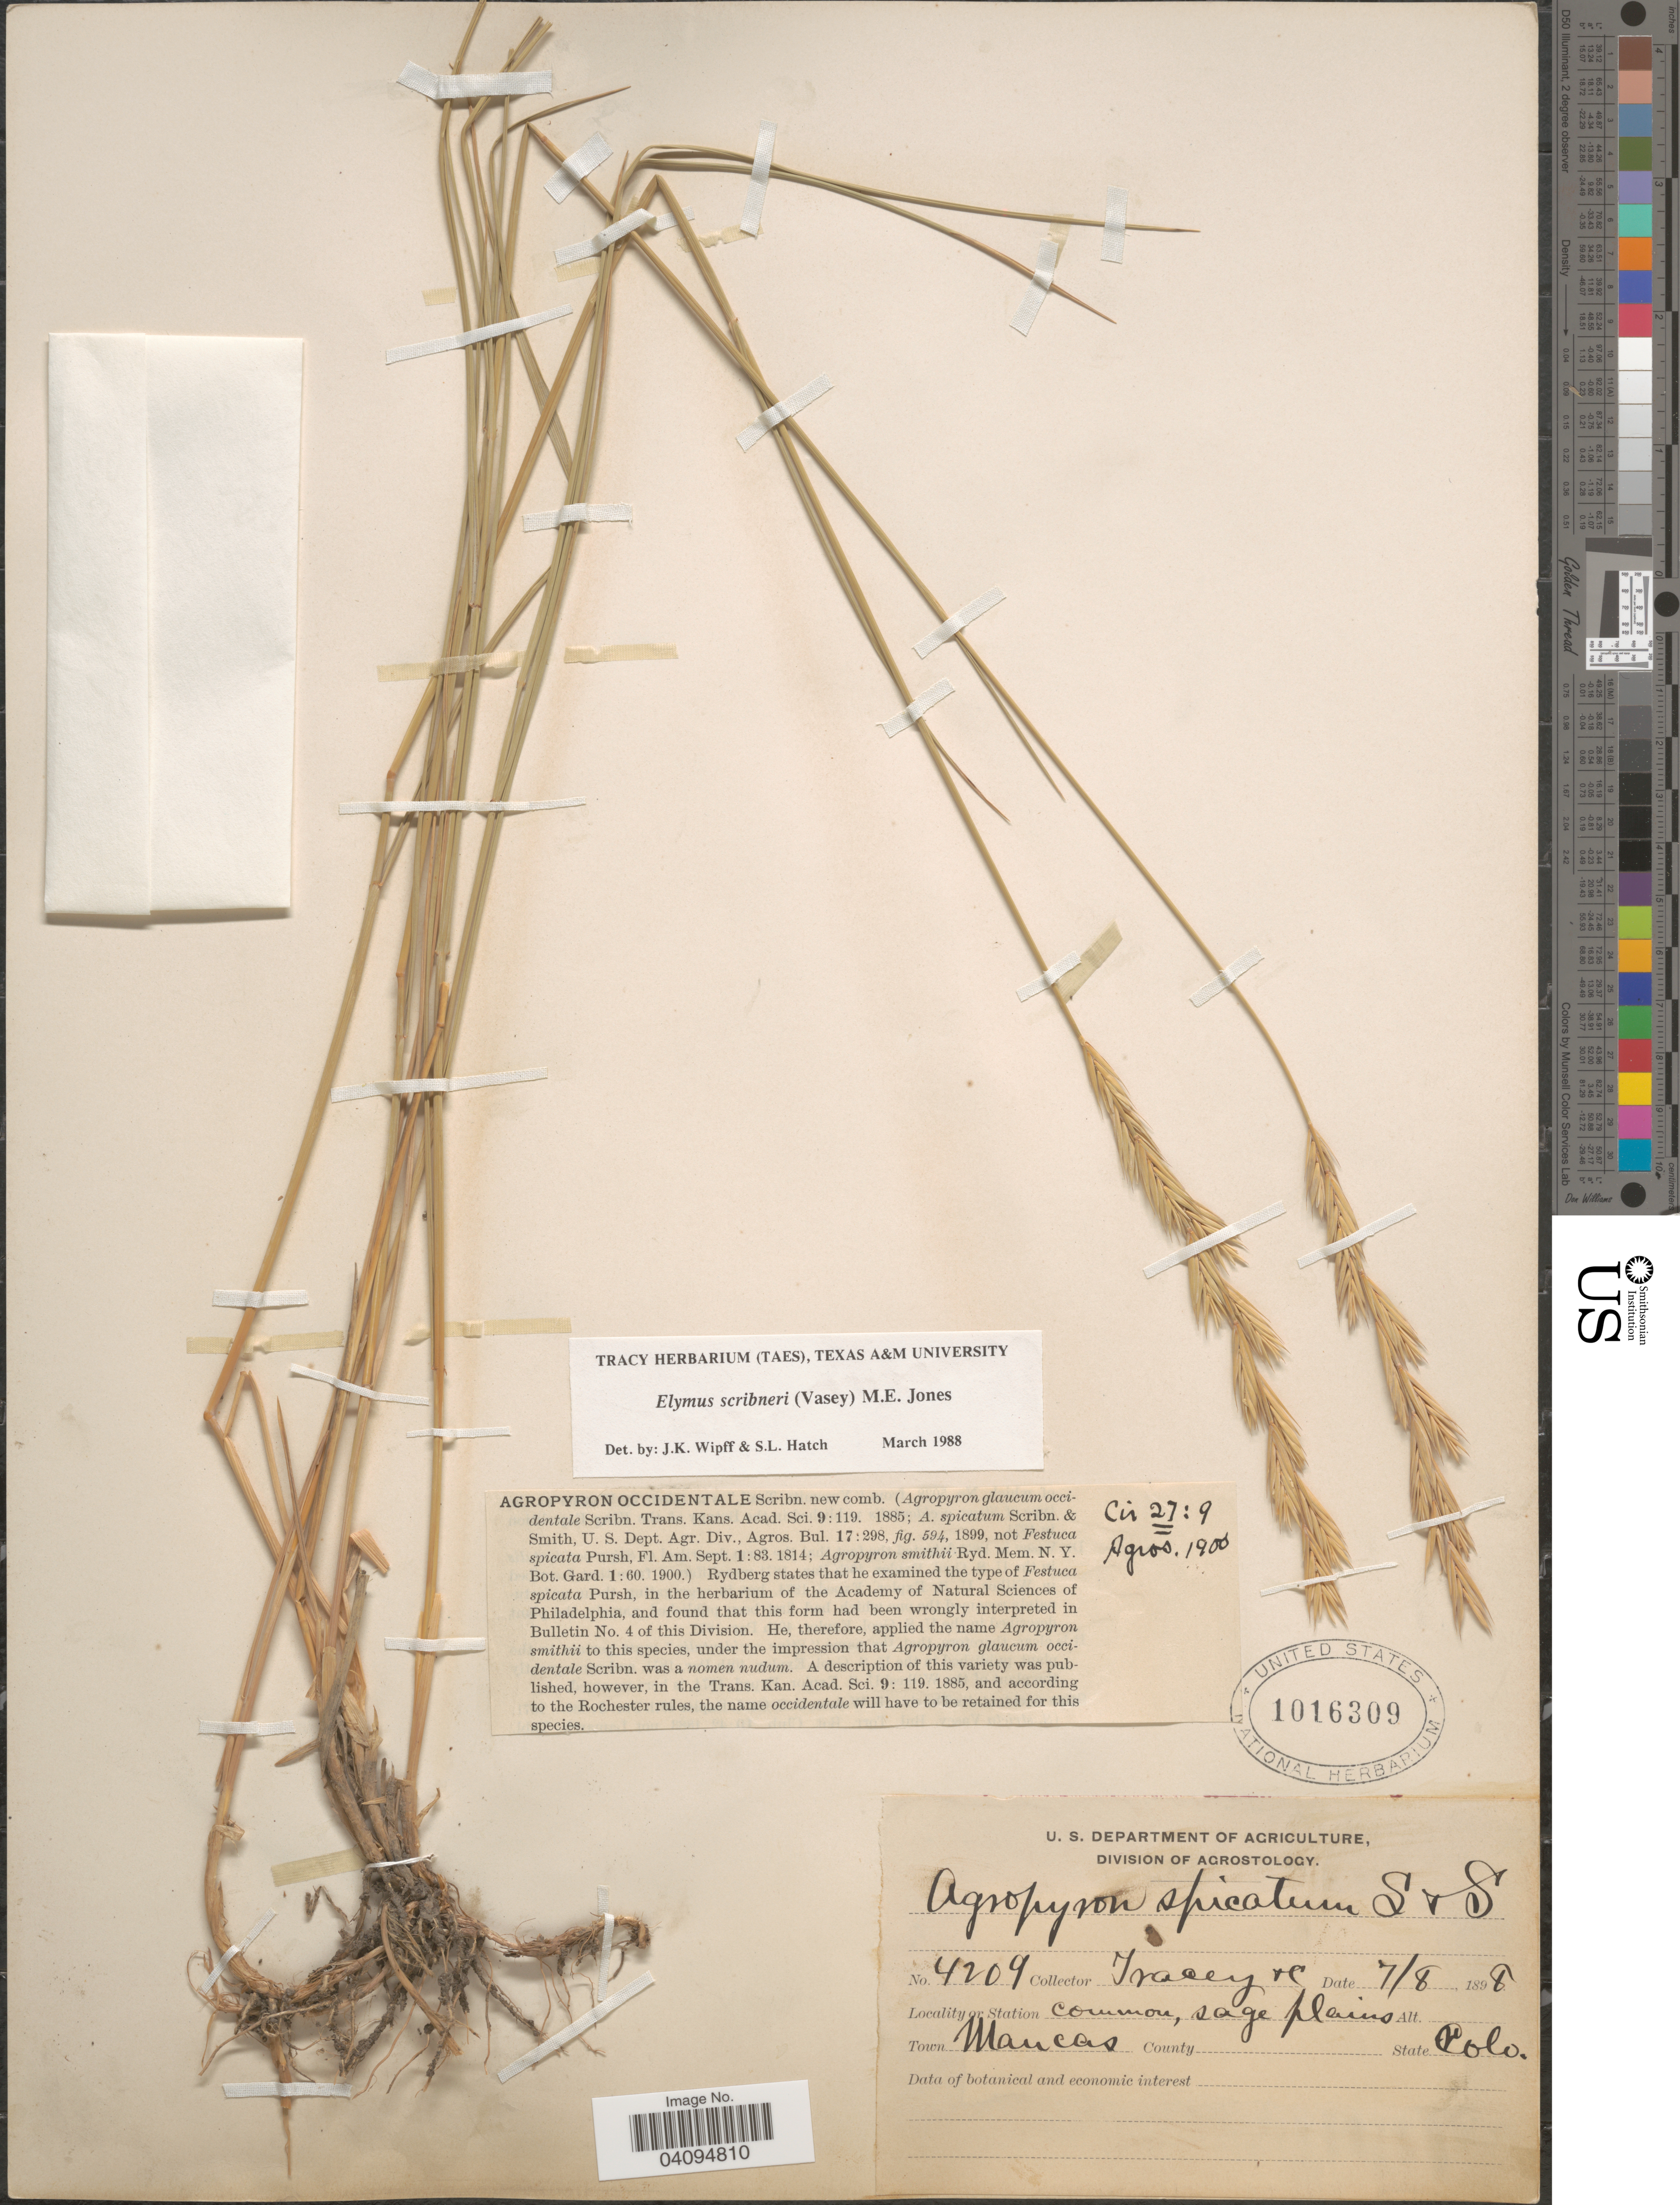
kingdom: Plantae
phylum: Tracheophyta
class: Liliopsida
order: Poales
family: Poaceae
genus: Elymus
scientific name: Elymus scribneri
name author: (Vasey) M.E. Jones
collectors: Tracey & et al.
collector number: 4209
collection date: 1898-07-08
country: United States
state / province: Colorado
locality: Common, sage plains. Town Mancos.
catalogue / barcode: US 1016309